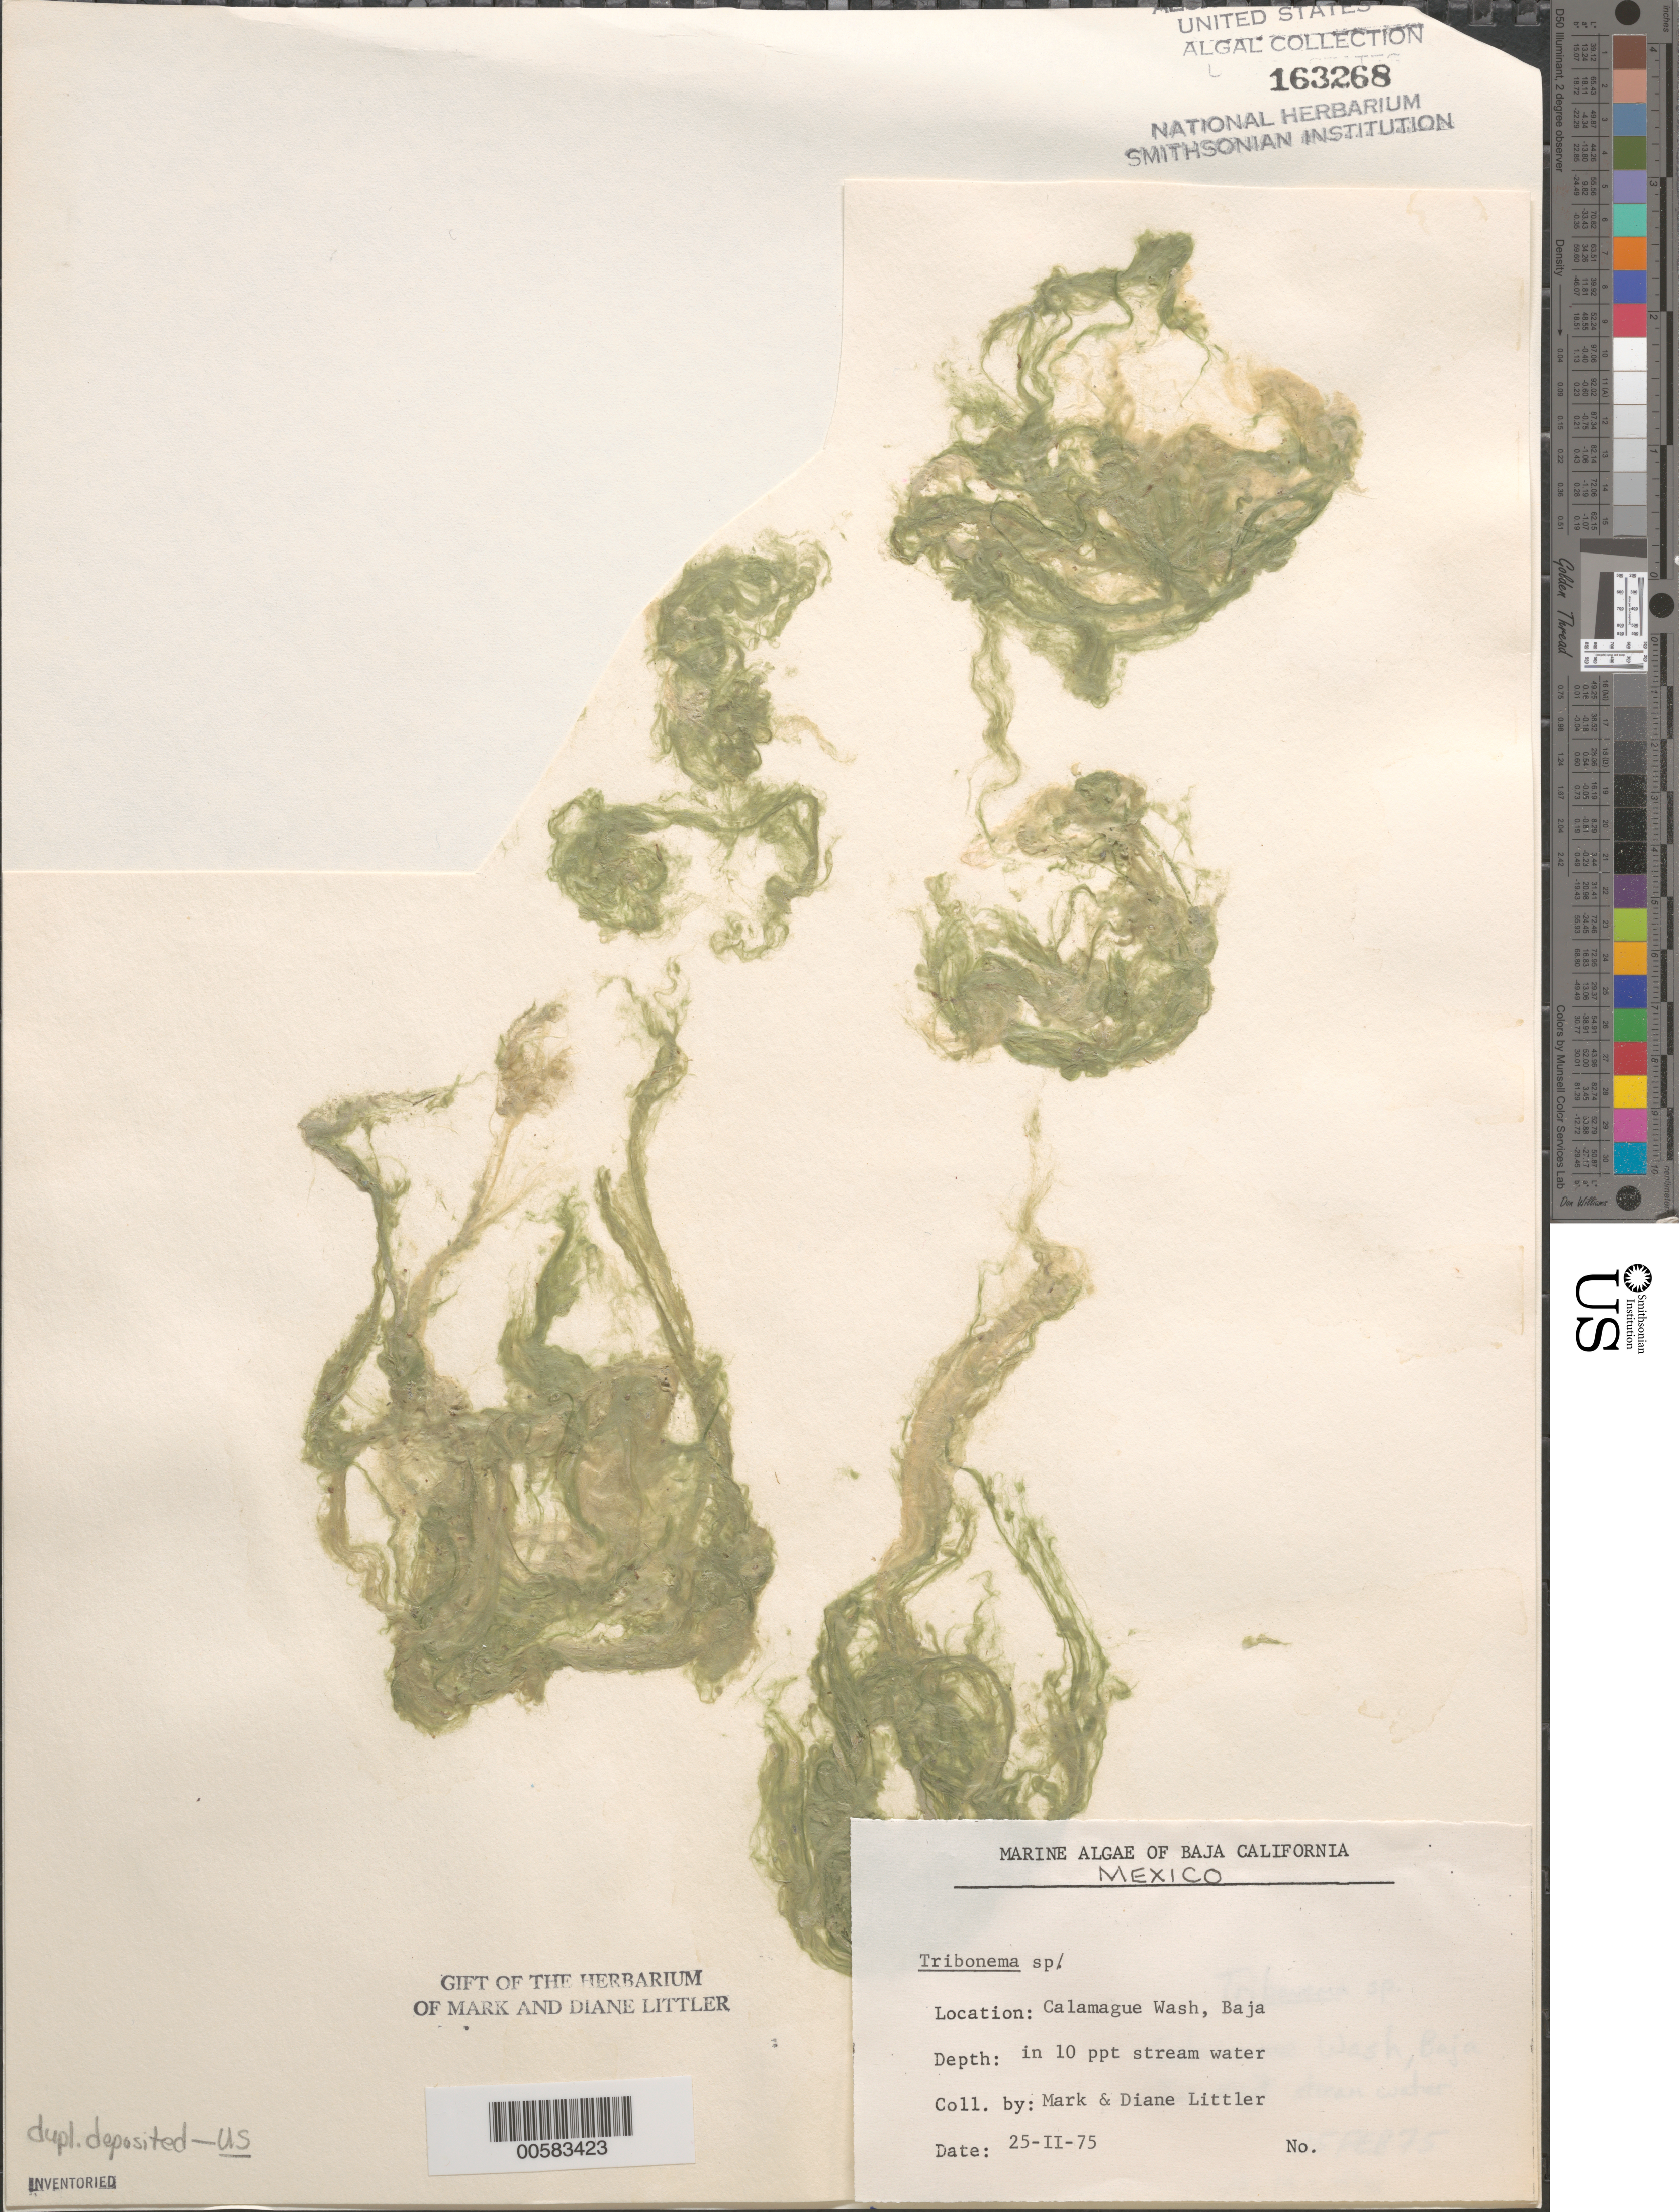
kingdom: Chromista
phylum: Ochrophyta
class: Xanthophyceae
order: Tribonematales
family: Tribonemataceae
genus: Tribonema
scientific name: Tribonema sp.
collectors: M. M. Littler & D. S. Littler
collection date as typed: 25 Feb 1975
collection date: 1975-02-25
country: Mexico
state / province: Baja California Sur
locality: Calamague Wash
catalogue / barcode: US 163268